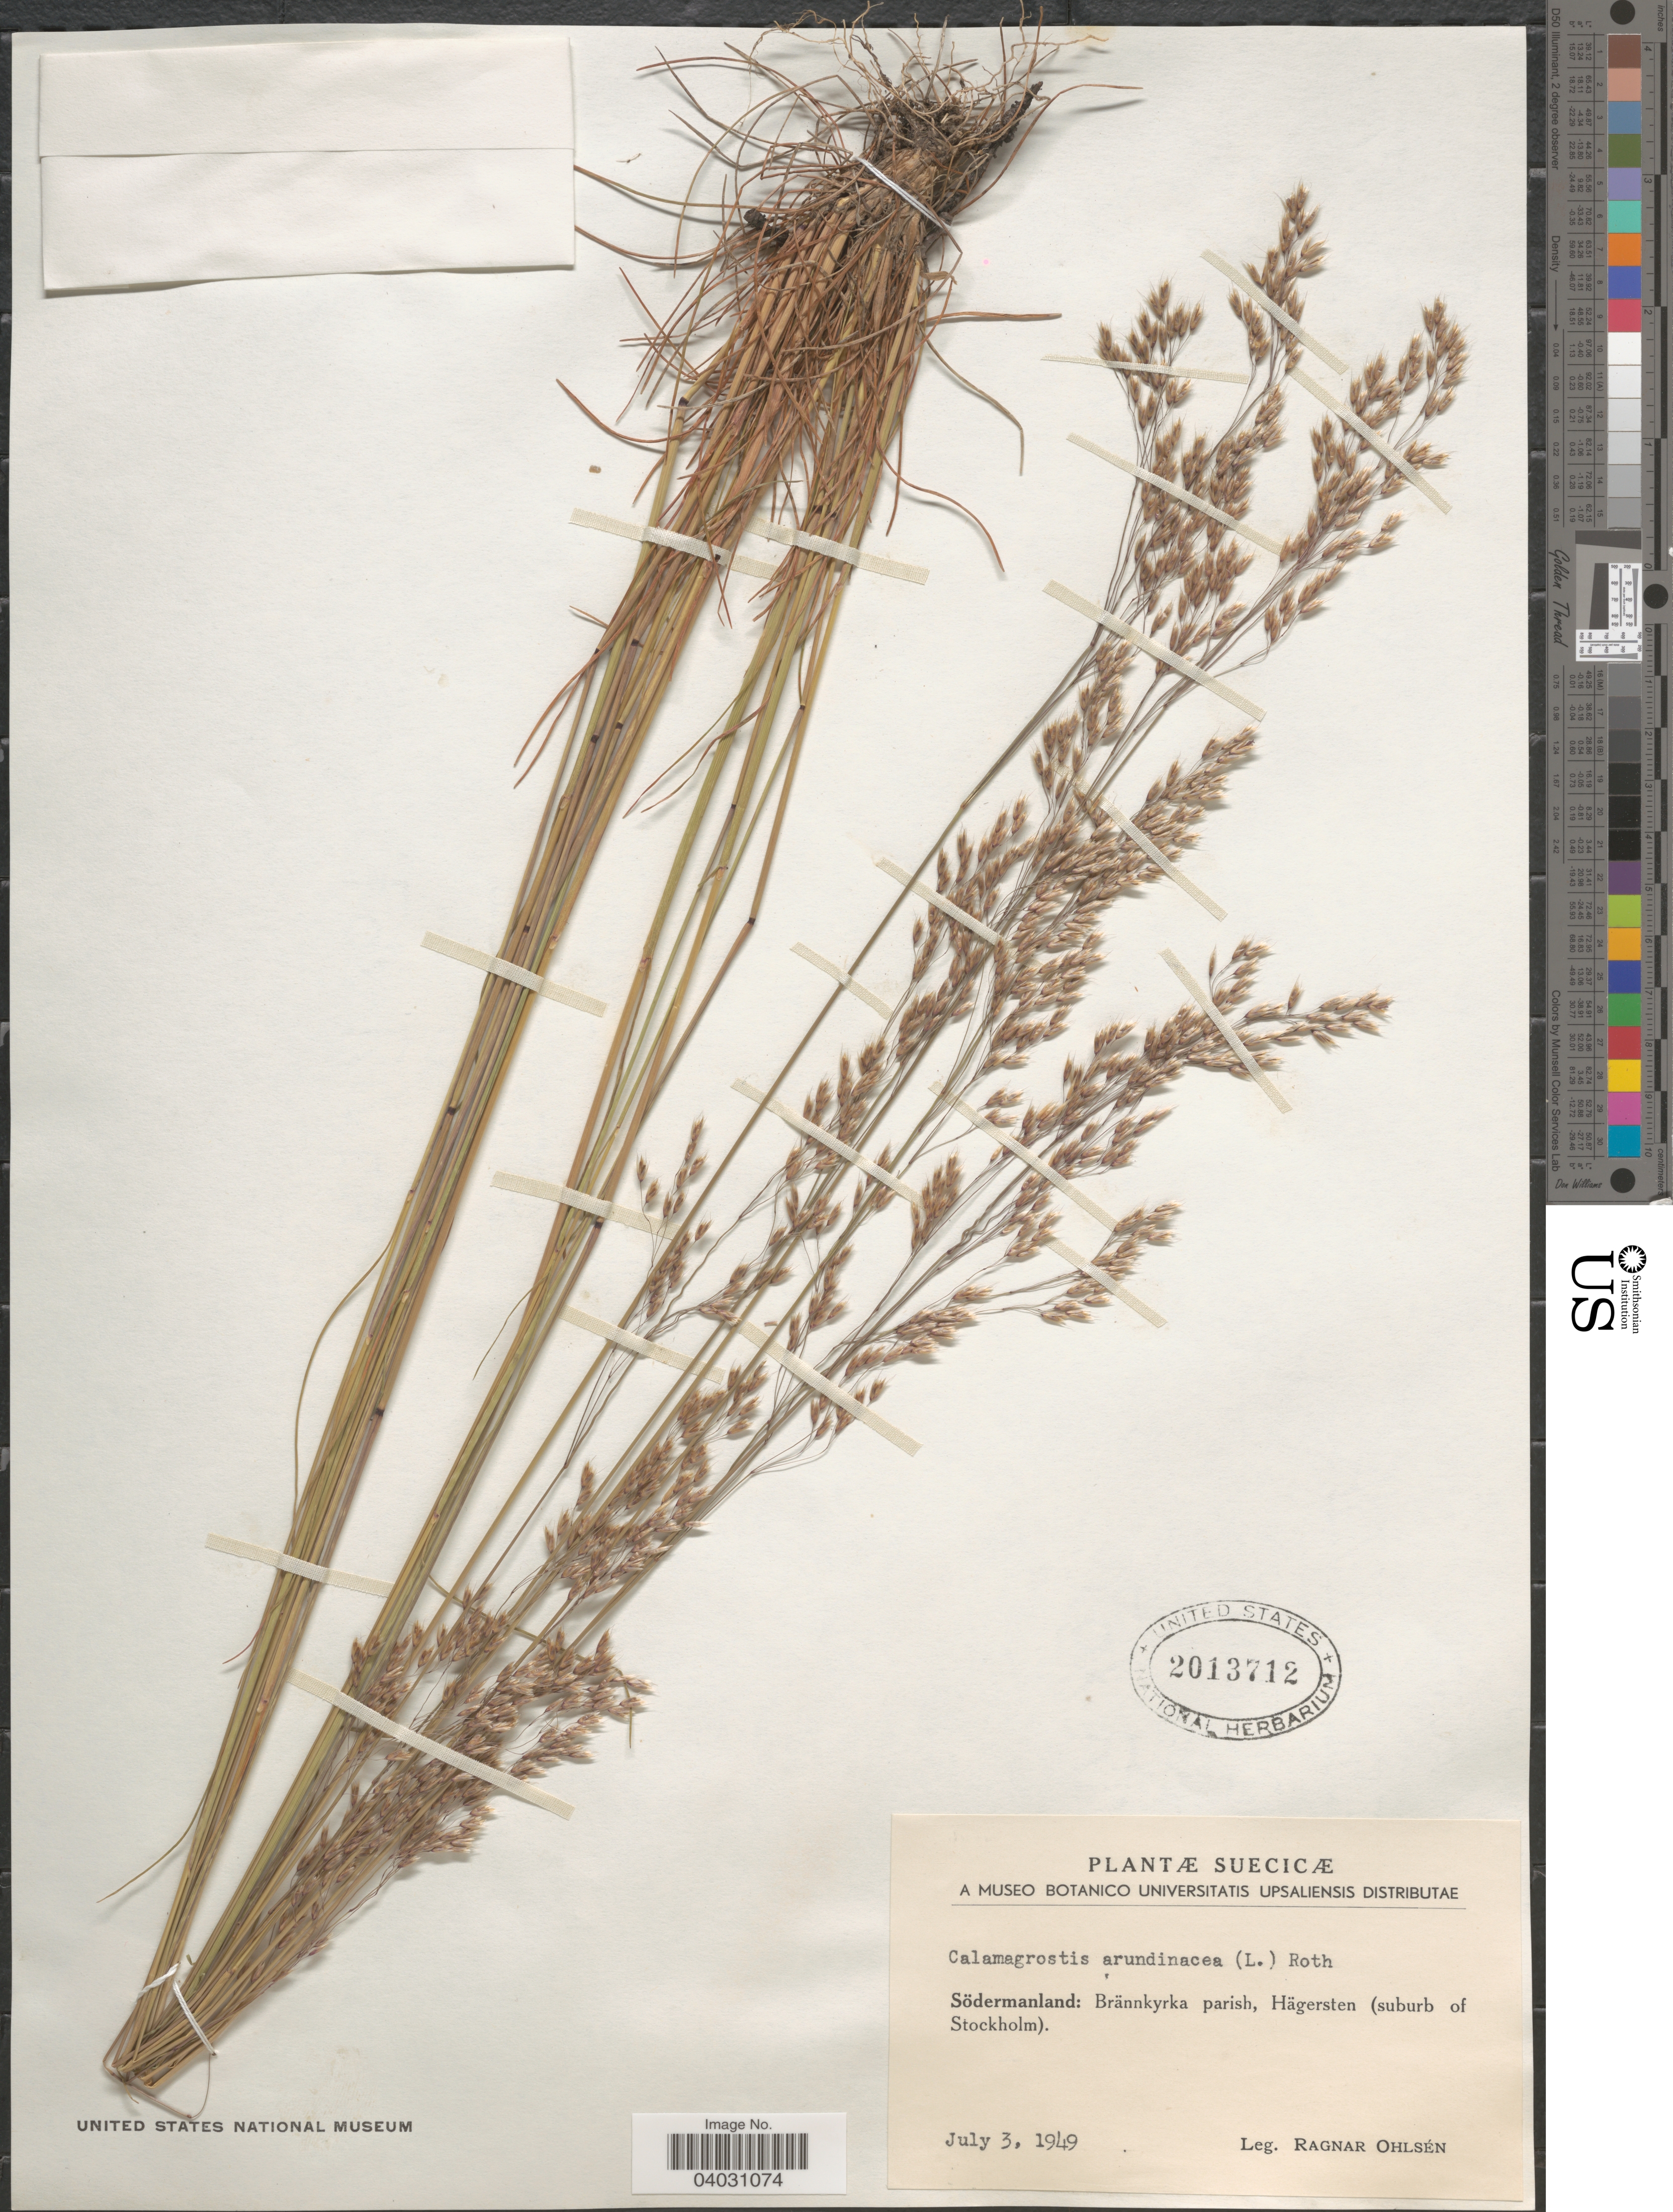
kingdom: Plantae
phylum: Tracheophyta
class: Liliopsida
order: Poales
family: Poaceae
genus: Calamagrostis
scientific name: Calamagrostis arundinacea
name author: (L.) Roth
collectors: R. Ohlsén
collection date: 1949-07-03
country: Sweden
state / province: Sodermanland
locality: Suecicæ. Södermanland: Brännkyrka parish, Hägersten (suburb of Stockholm).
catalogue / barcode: US 2013712